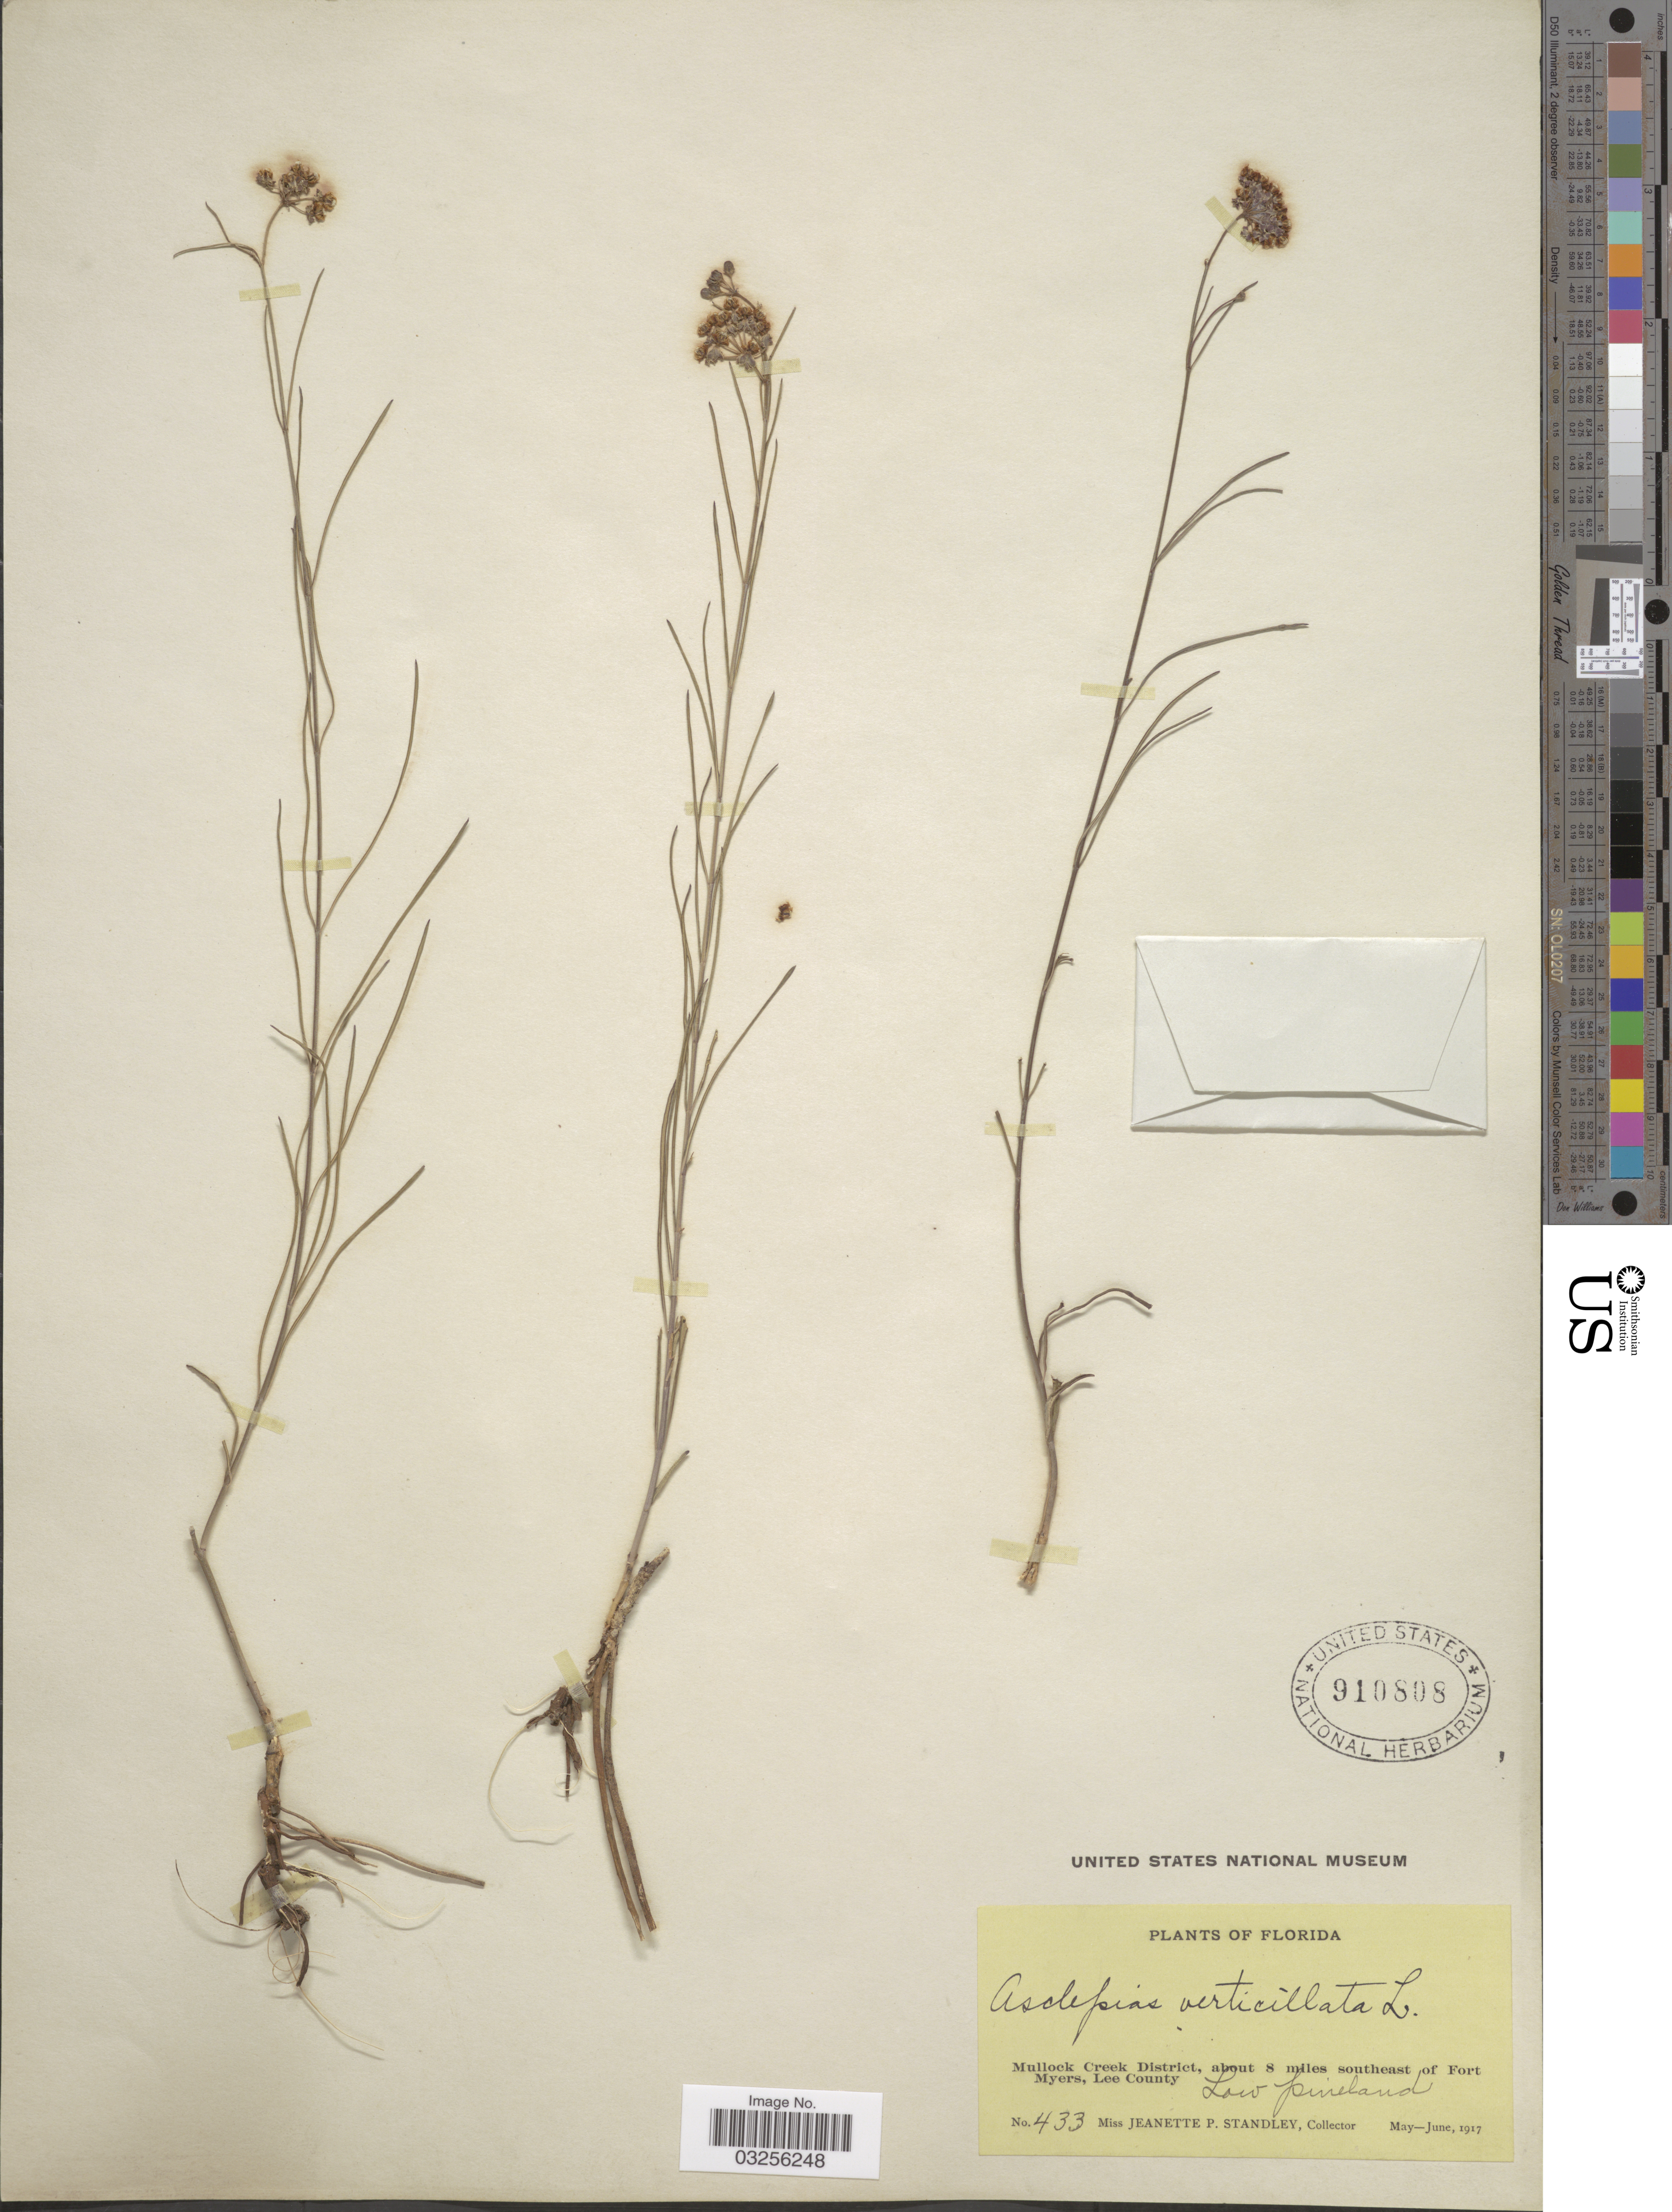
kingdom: Plantae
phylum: Tracheophyta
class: Magnoliopsida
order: Gentianales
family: Apocynaceae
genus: Asclepias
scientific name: Asclepias verticillata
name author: L.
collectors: J. P. Standley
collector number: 433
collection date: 1917-05/1917-06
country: United States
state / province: Florida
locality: Mullock Creek District, about 8 miles southeast of Fort Myers, Lee County.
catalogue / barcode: US 910808